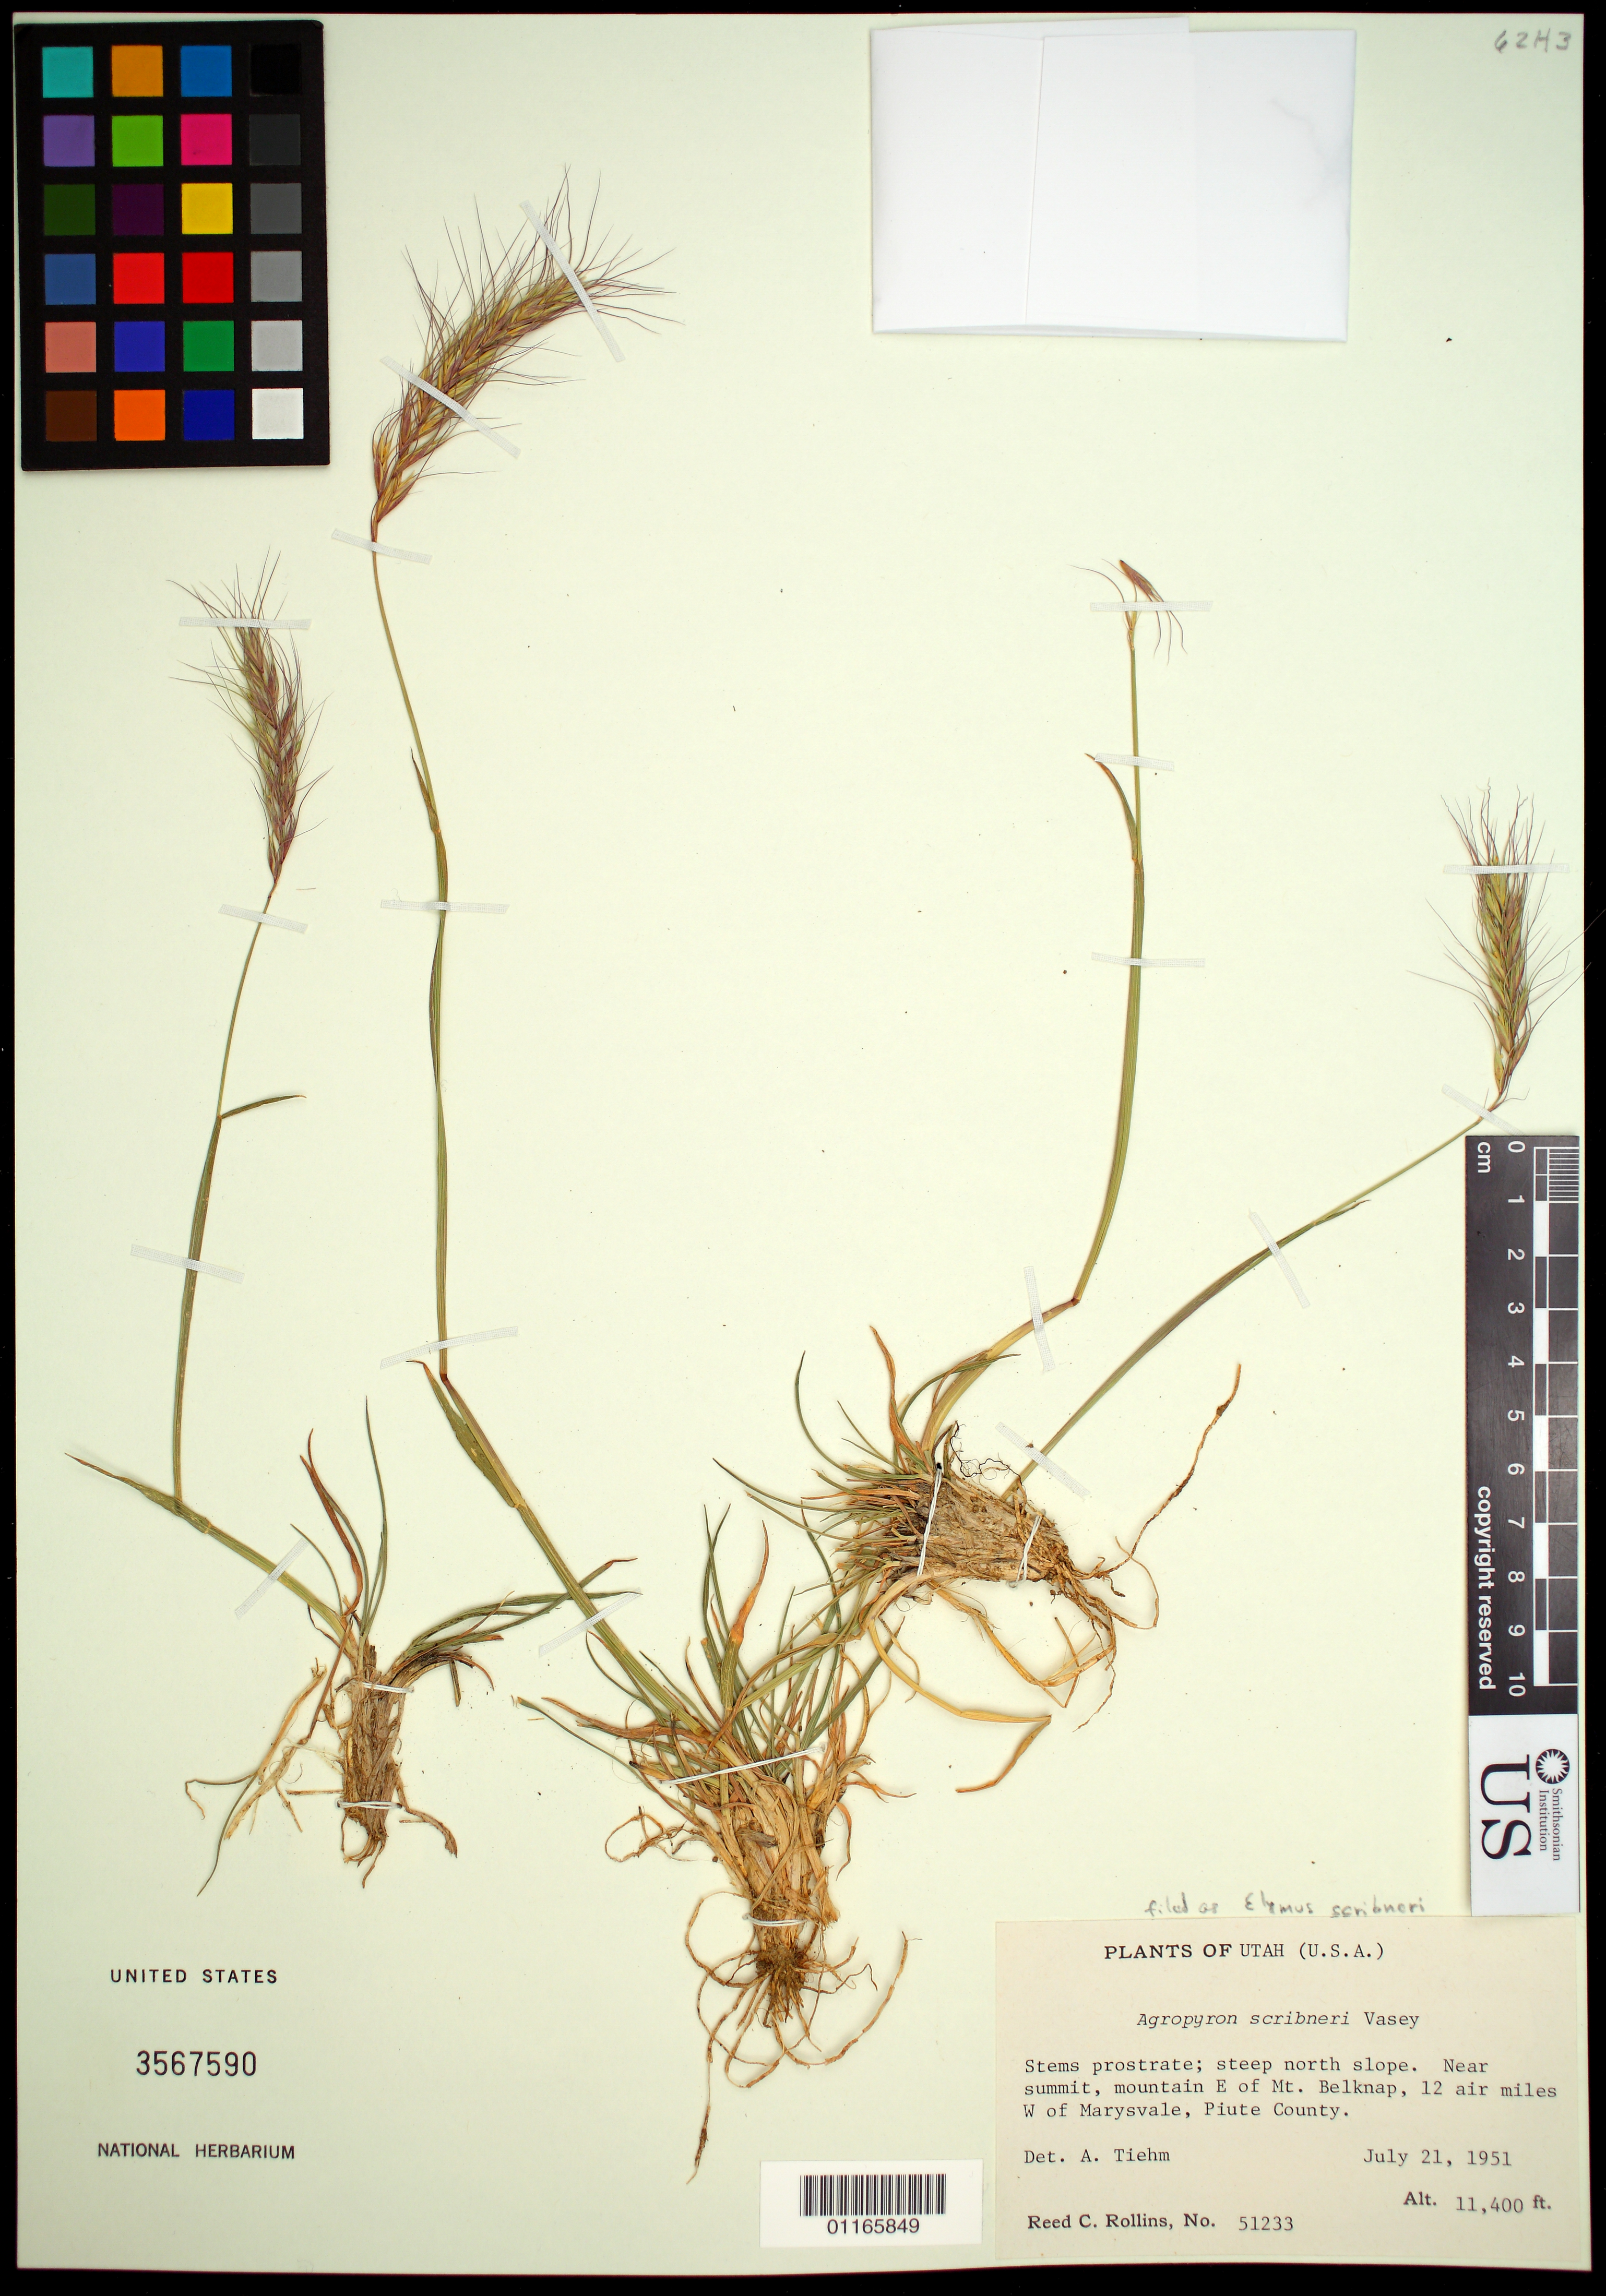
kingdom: Plantae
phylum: Tracheophyta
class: Liliopsida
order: Poales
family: Poaceae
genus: Elymus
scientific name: Elymus scribneri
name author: (Vasey) M.E. Jones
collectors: R. C. Rollins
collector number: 51233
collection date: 1951-07-21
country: United States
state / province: Utah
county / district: Piute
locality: Near summit, mountain E of Mt. Belknap, 12 air miles W of Maryvale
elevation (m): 3475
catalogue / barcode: US 3567590